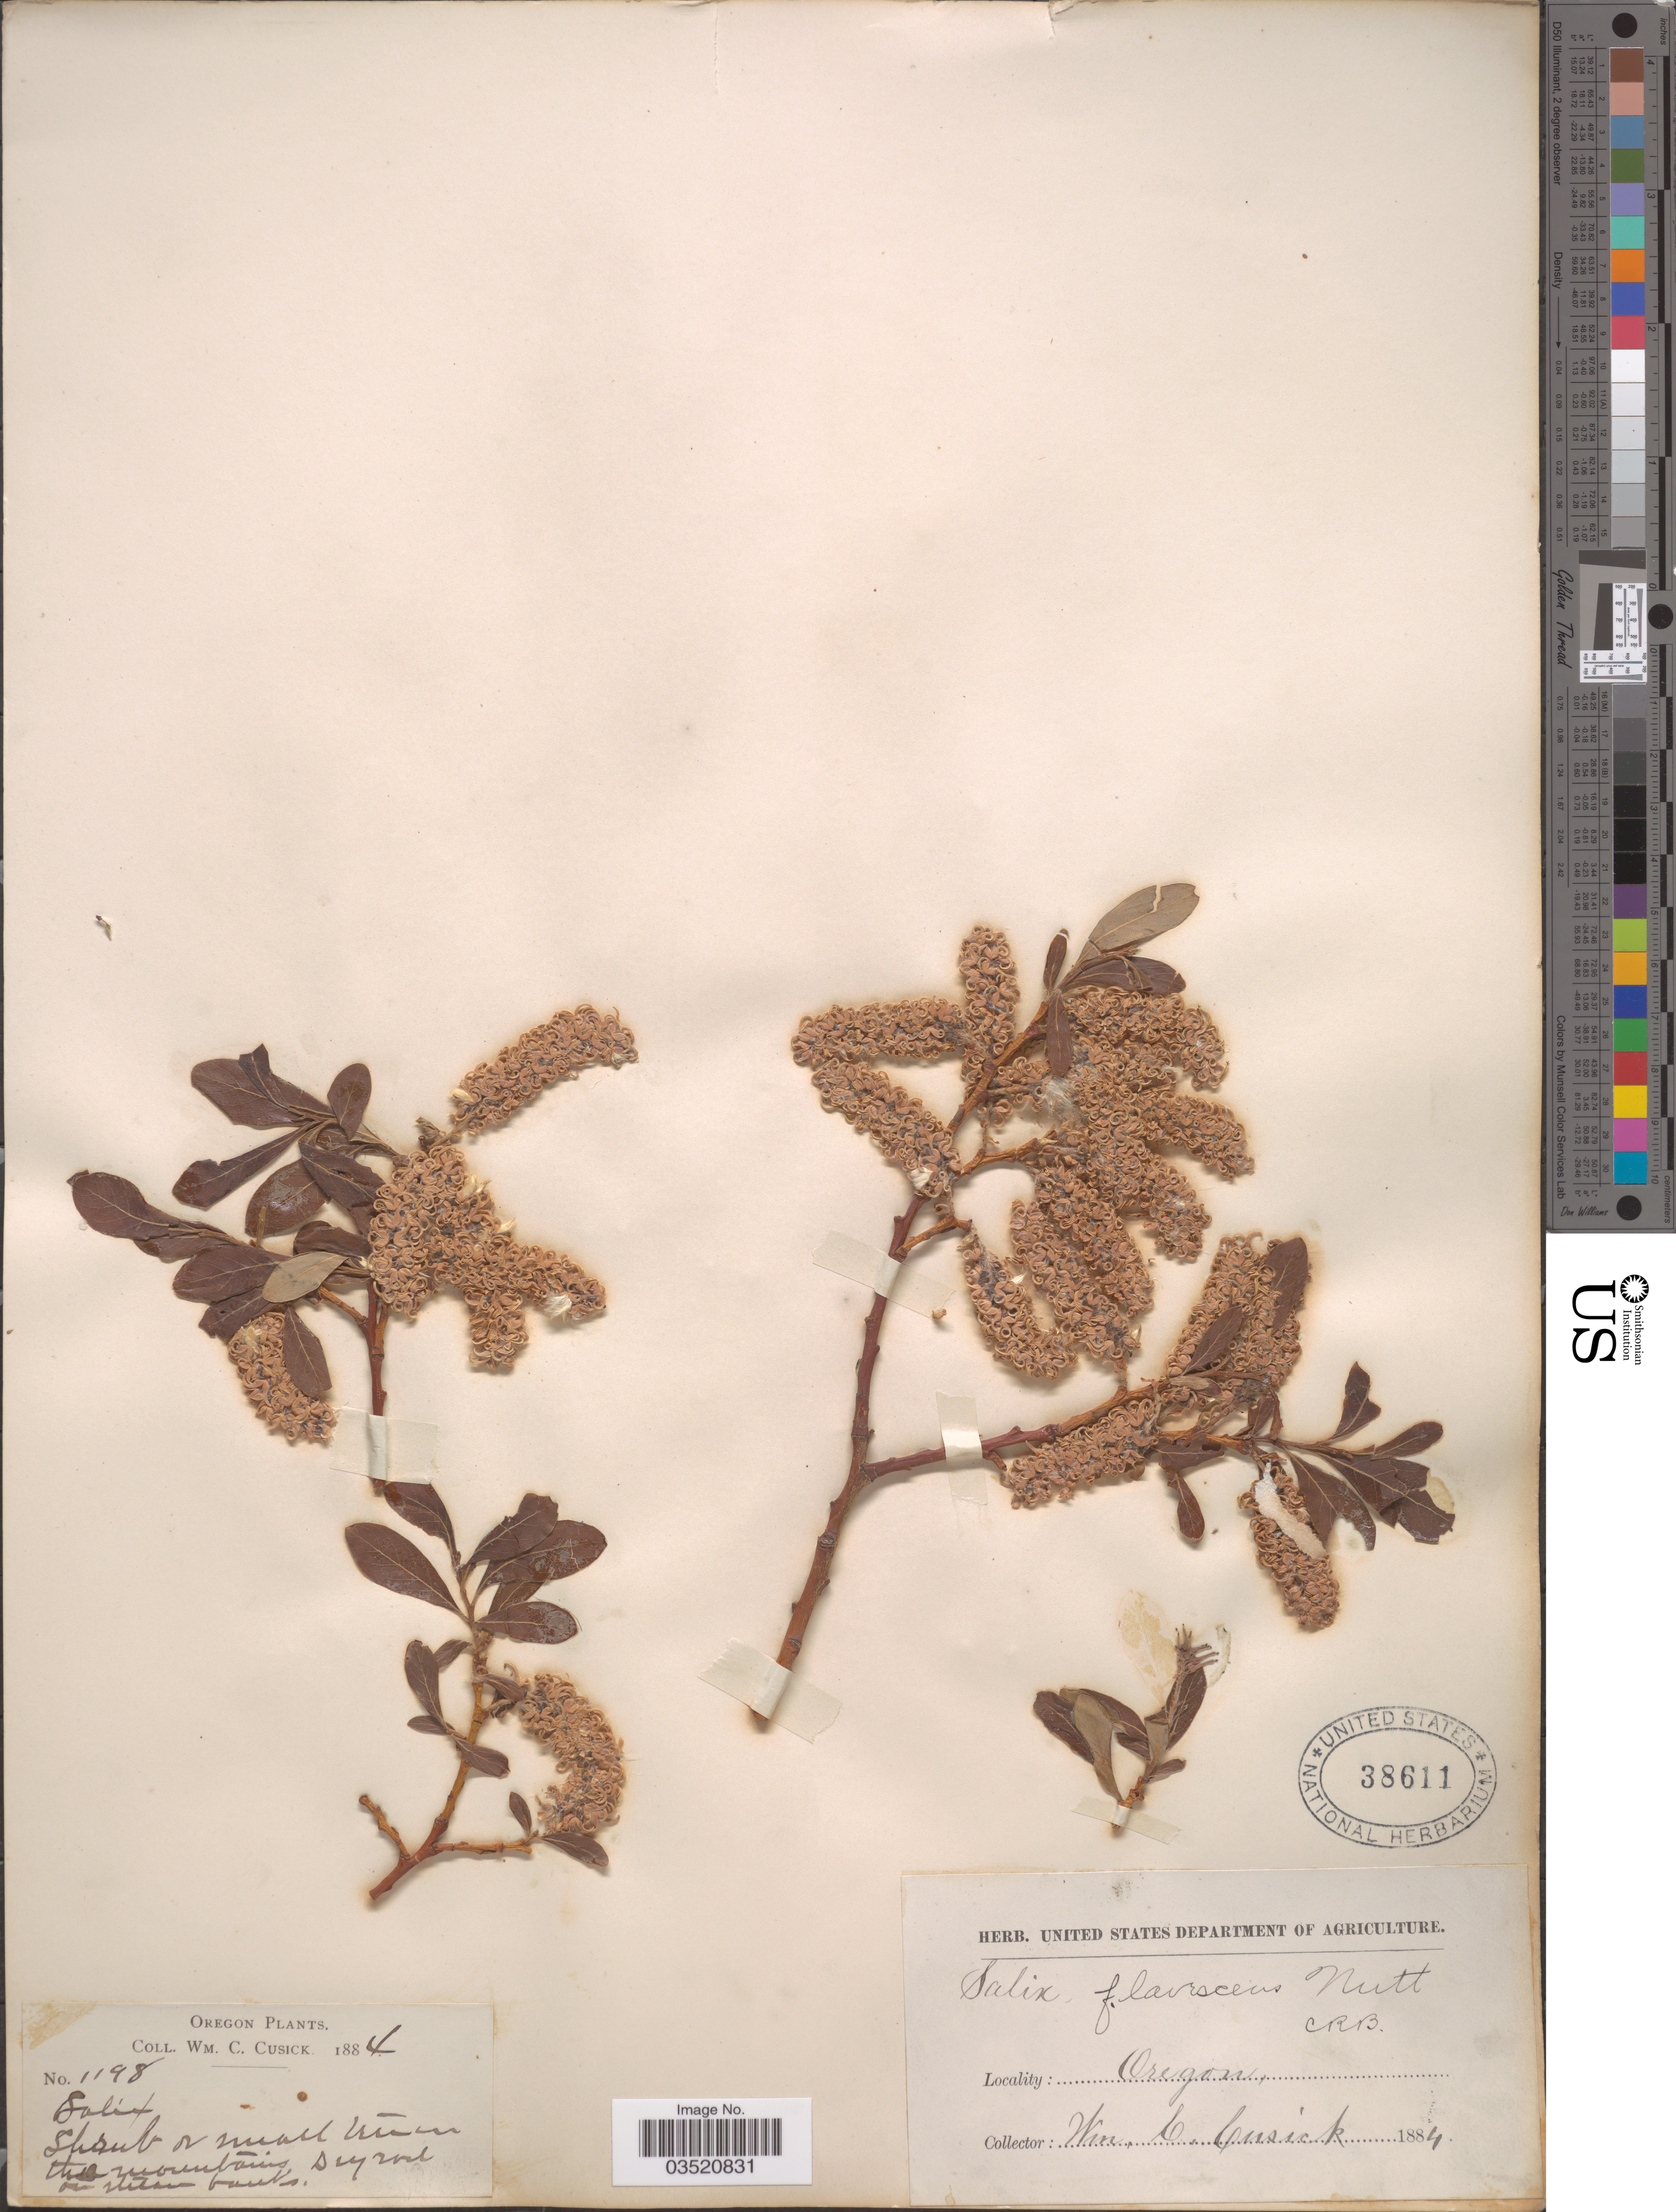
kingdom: Plantae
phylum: Tracheophyta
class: Magnoliopsida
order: Malpighiales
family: Salicaceae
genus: Salix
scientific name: Salix scouleriana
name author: Barratt ex Hook.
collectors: W. C. Cusick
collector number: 1198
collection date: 1884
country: United States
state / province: Oregon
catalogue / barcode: US 38611